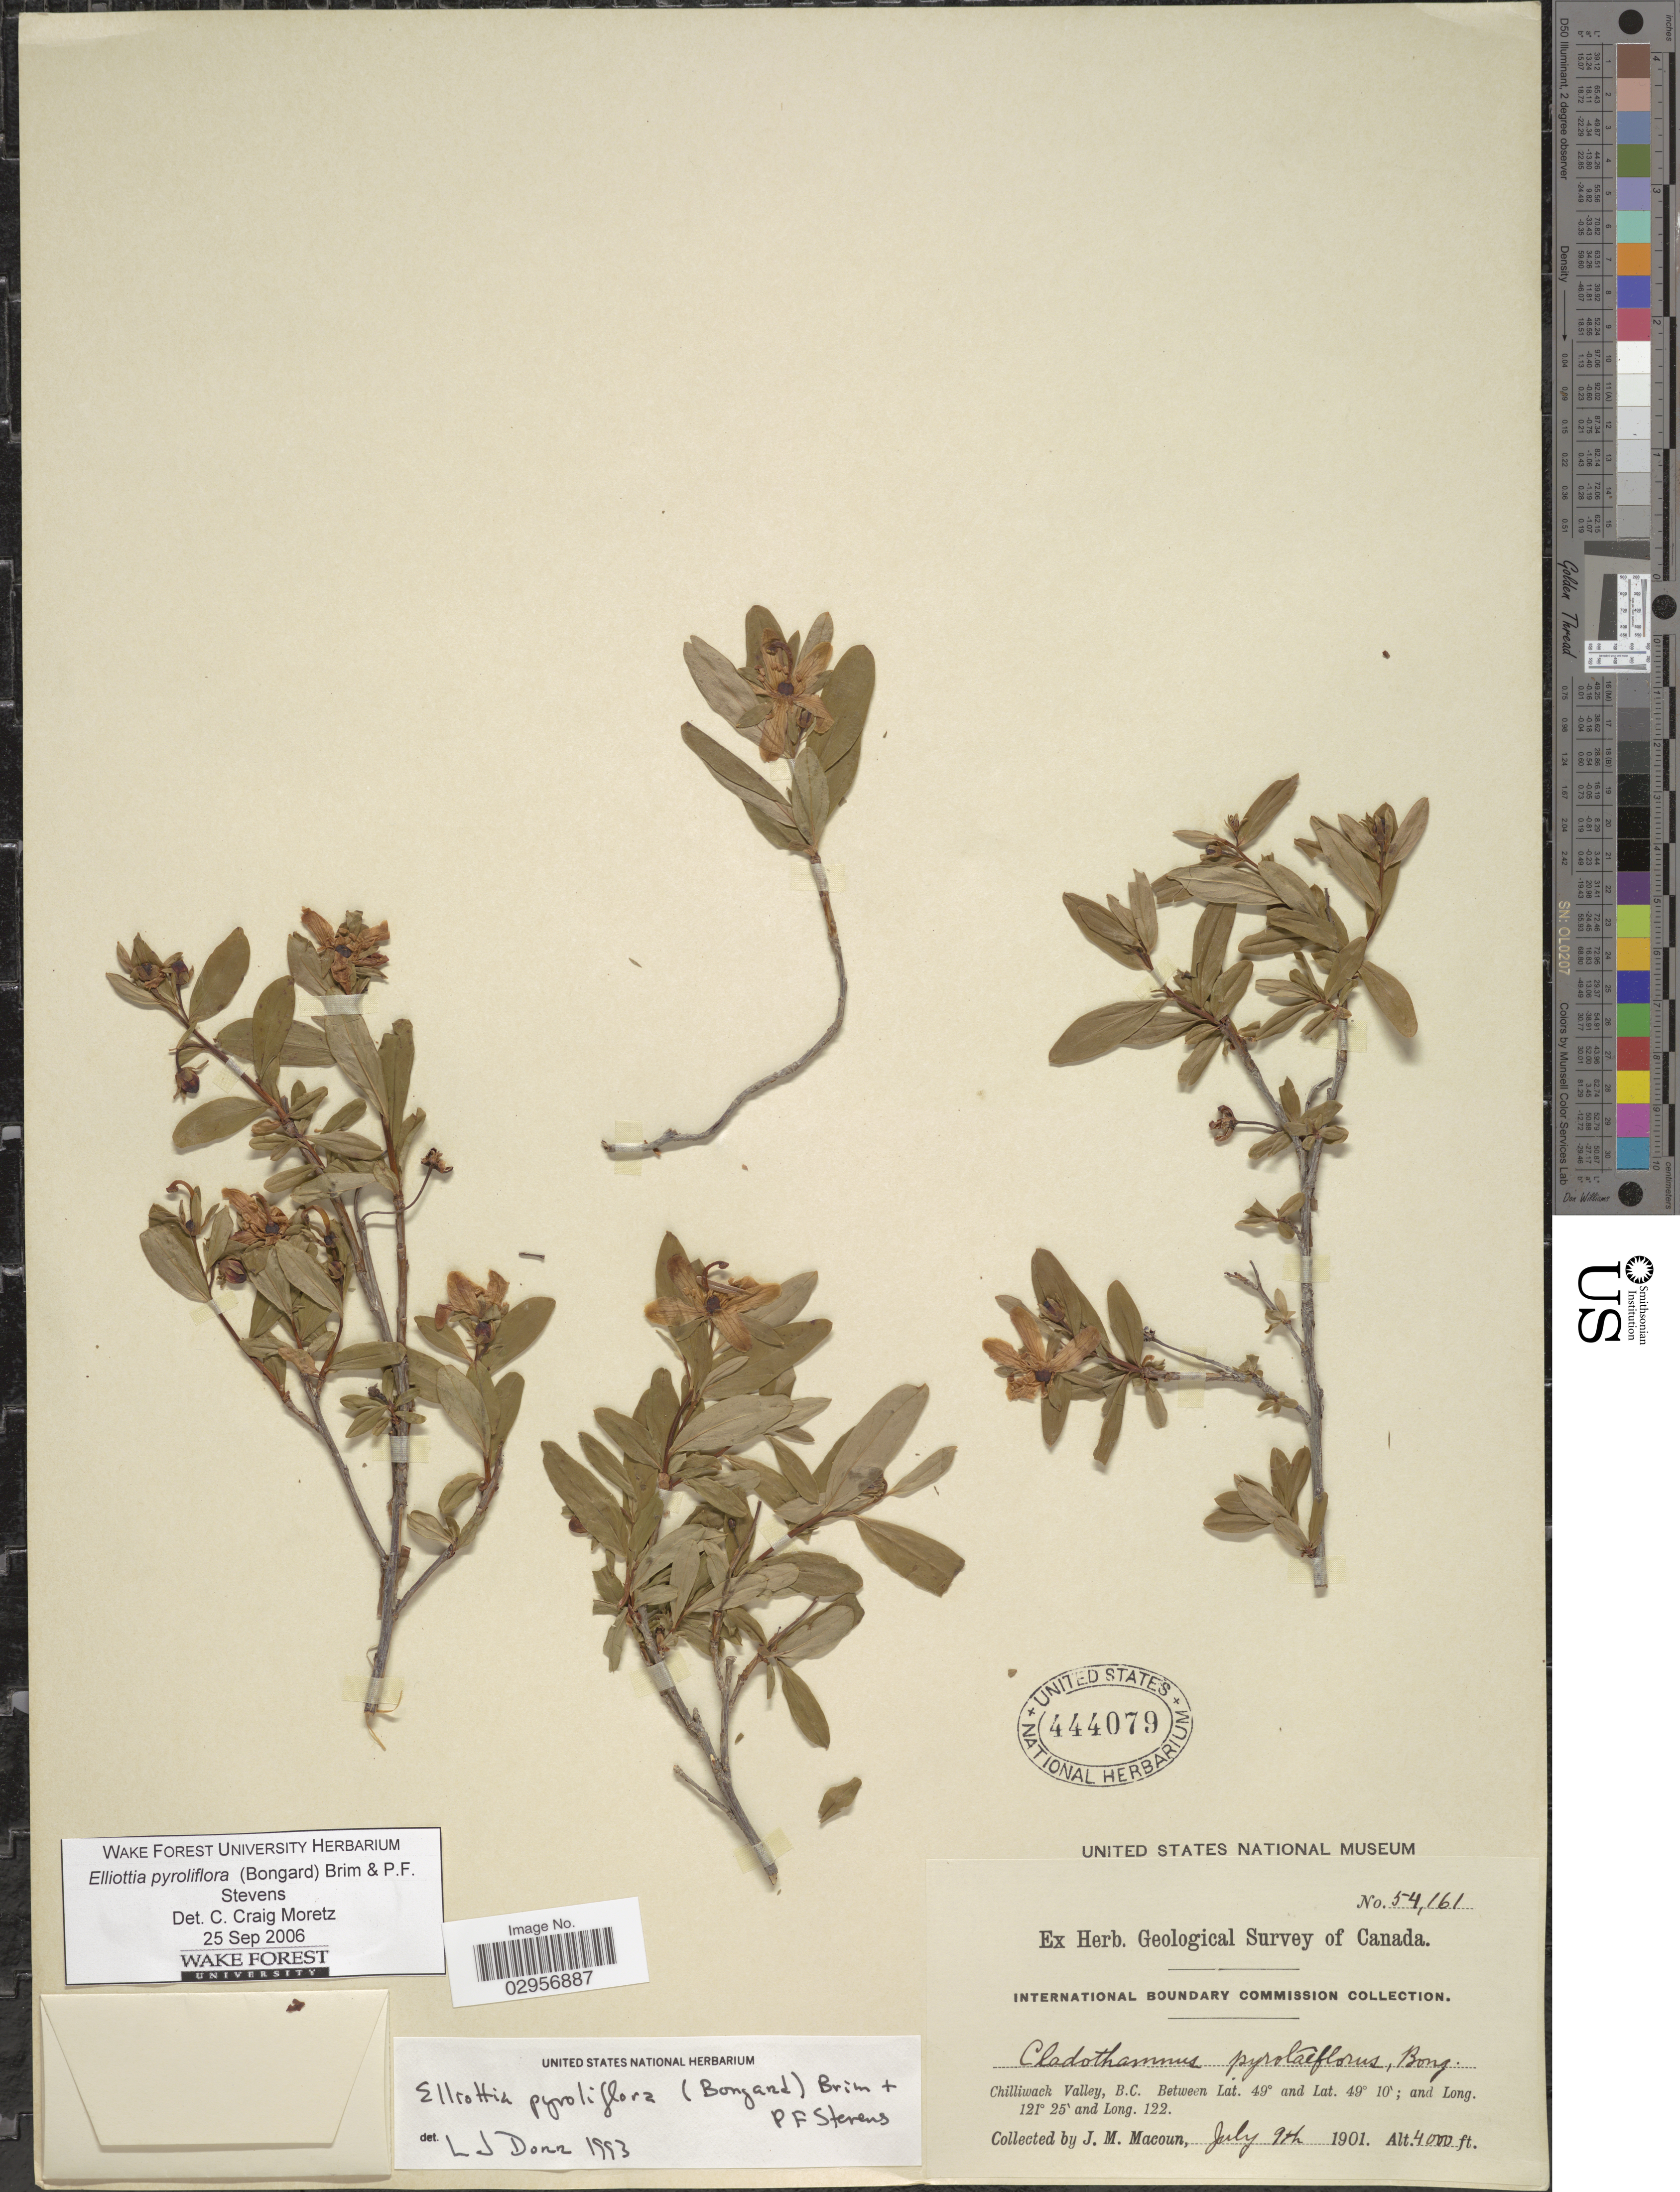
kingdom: Plantae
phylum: Tracheophyta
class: Magnoliopsida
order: Ericales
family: Ericaceae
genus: Elliottia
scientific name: Elliottia pyroliflora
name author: (Bong.) P.F. Stevens & Brim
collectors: J. M. Macoun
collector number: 54161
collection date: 1901-07-09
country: Canada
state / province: British Columbia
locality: Chilliwack Valley, B.C.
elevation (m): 1219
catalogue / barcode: US 444079